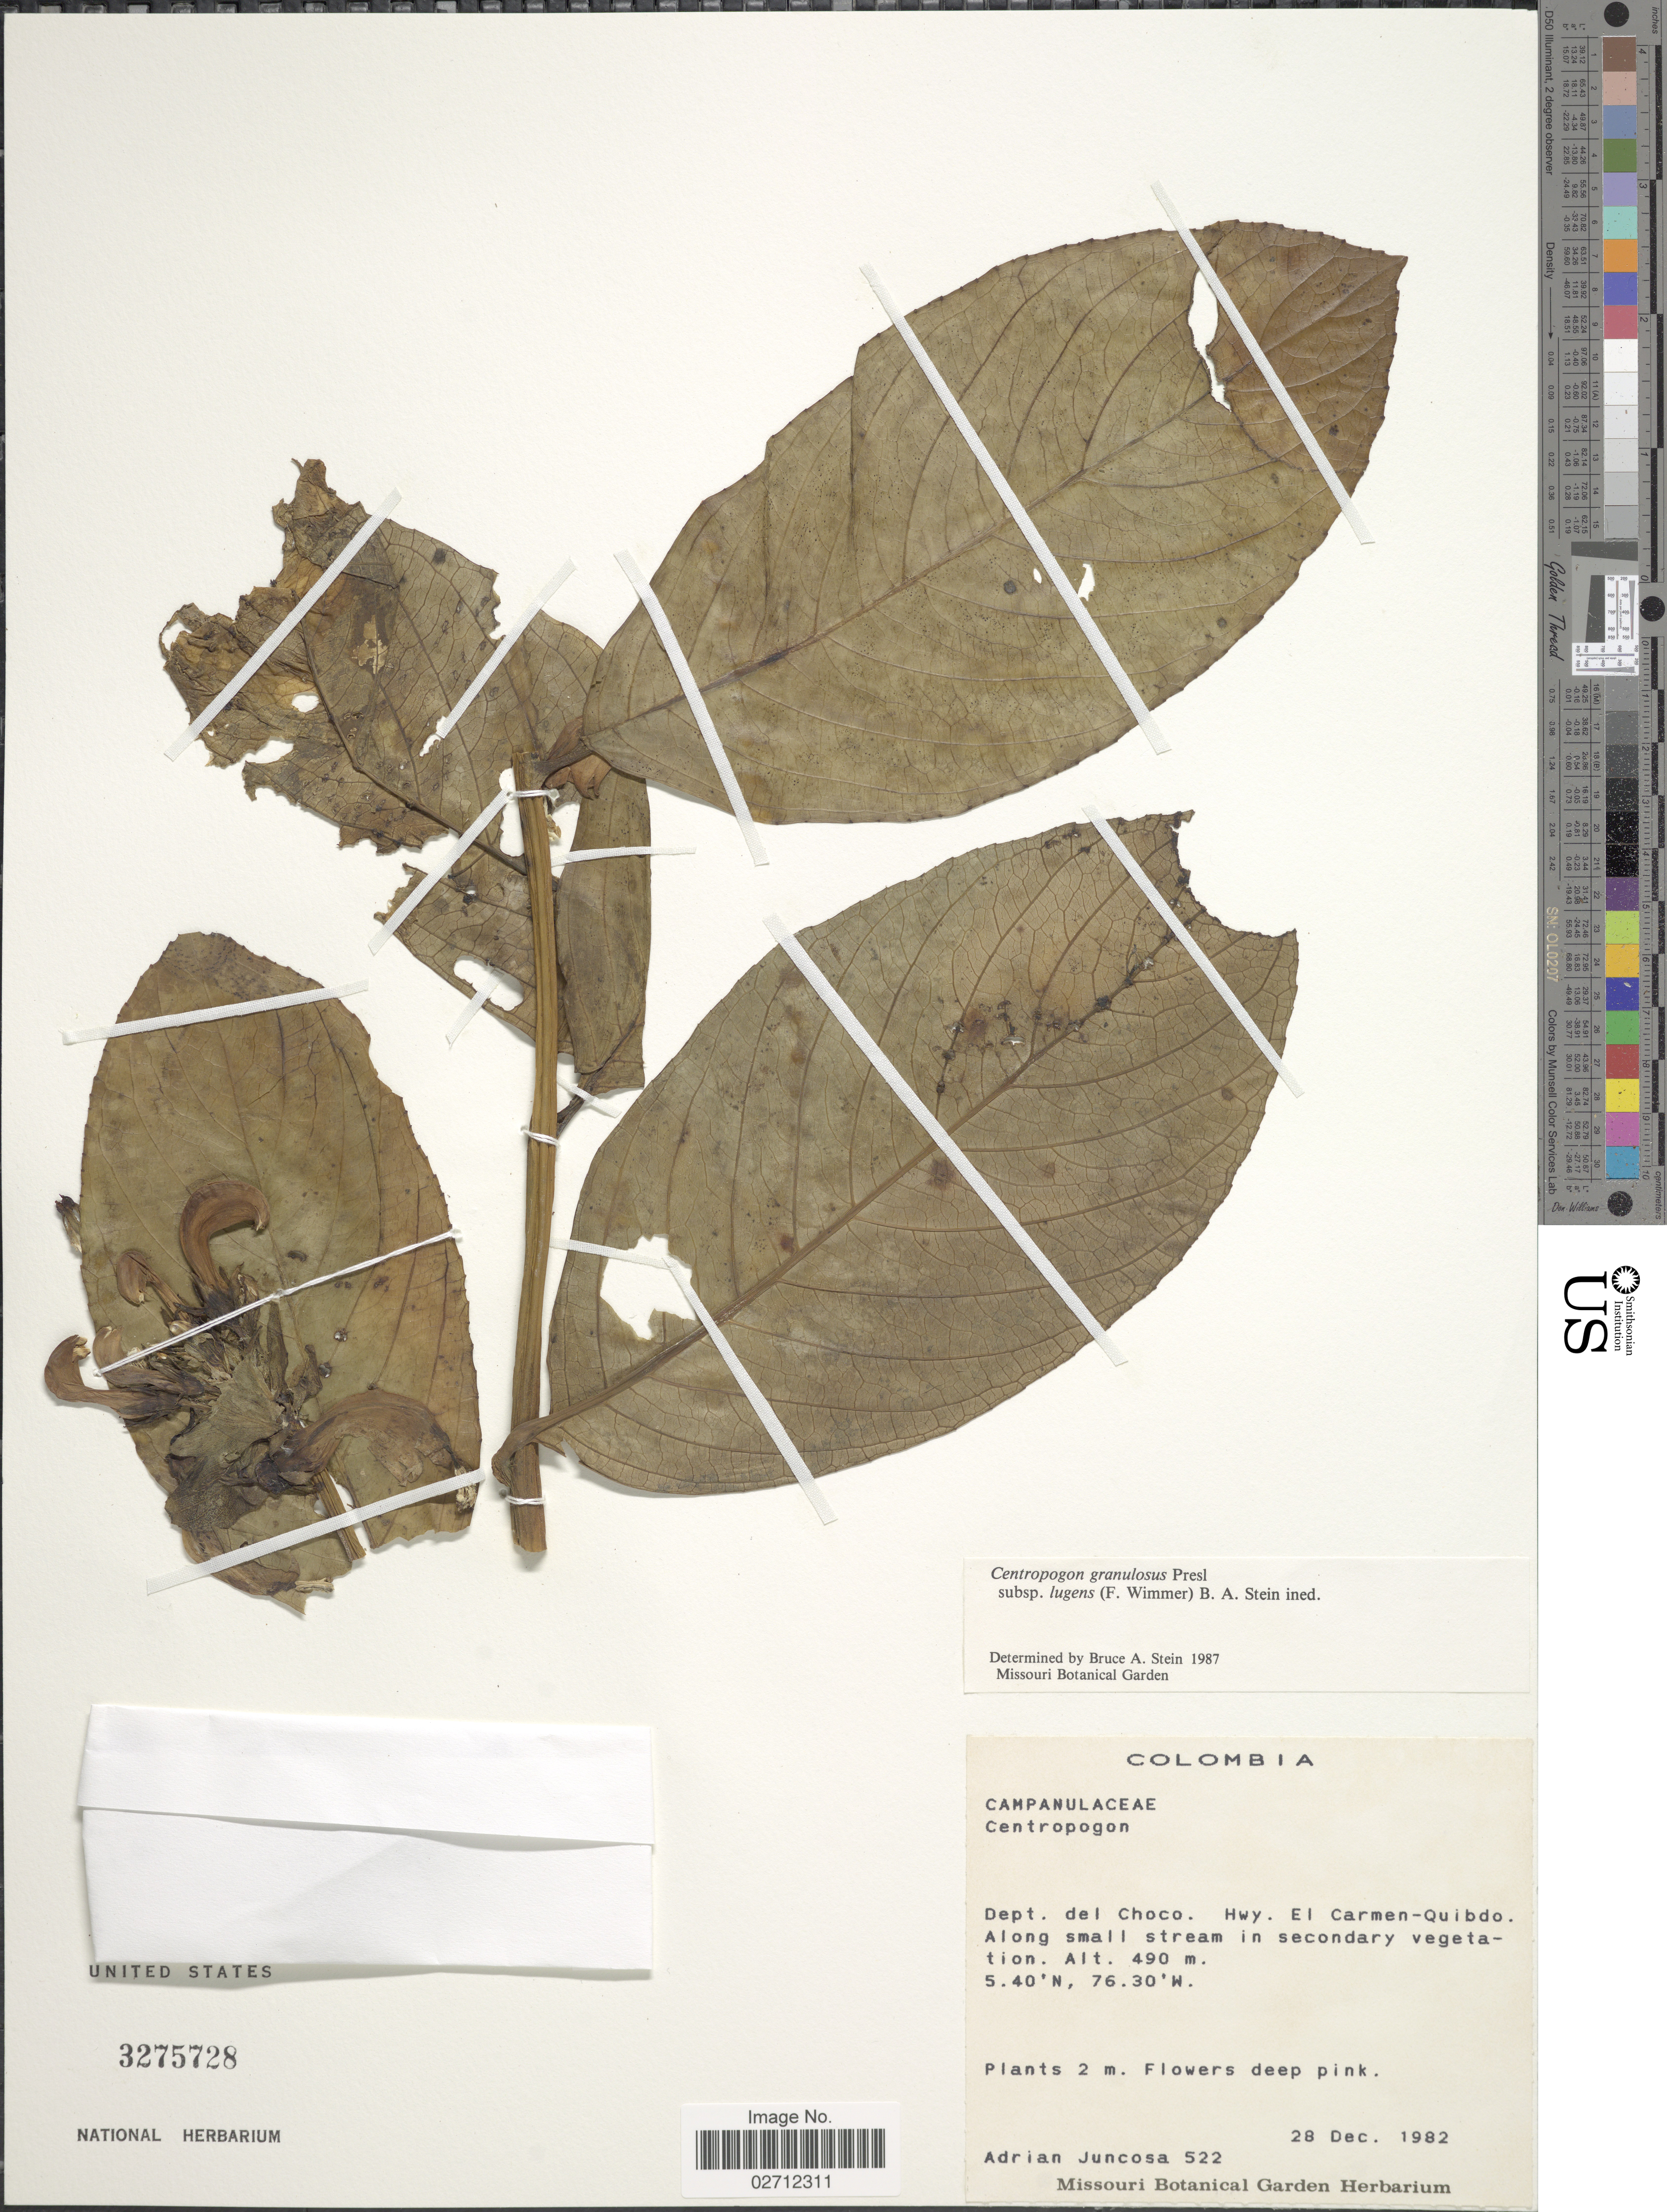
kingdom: Plantae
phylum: Tracheophyta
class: Magnoliopsida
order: Asterales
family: Campanulaceae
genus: Centropogon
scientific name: Centropogon granulosus subsp. lugens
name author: B.A. Stein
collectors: A. Juncosa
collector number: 522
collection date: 1982-12-28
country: Colombia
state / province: Chocó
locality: Dept. del Choco. Hwy EL Carmen-Quibdo. Along small stream in secondary vegetation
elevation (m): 490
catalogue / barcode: US 3275728